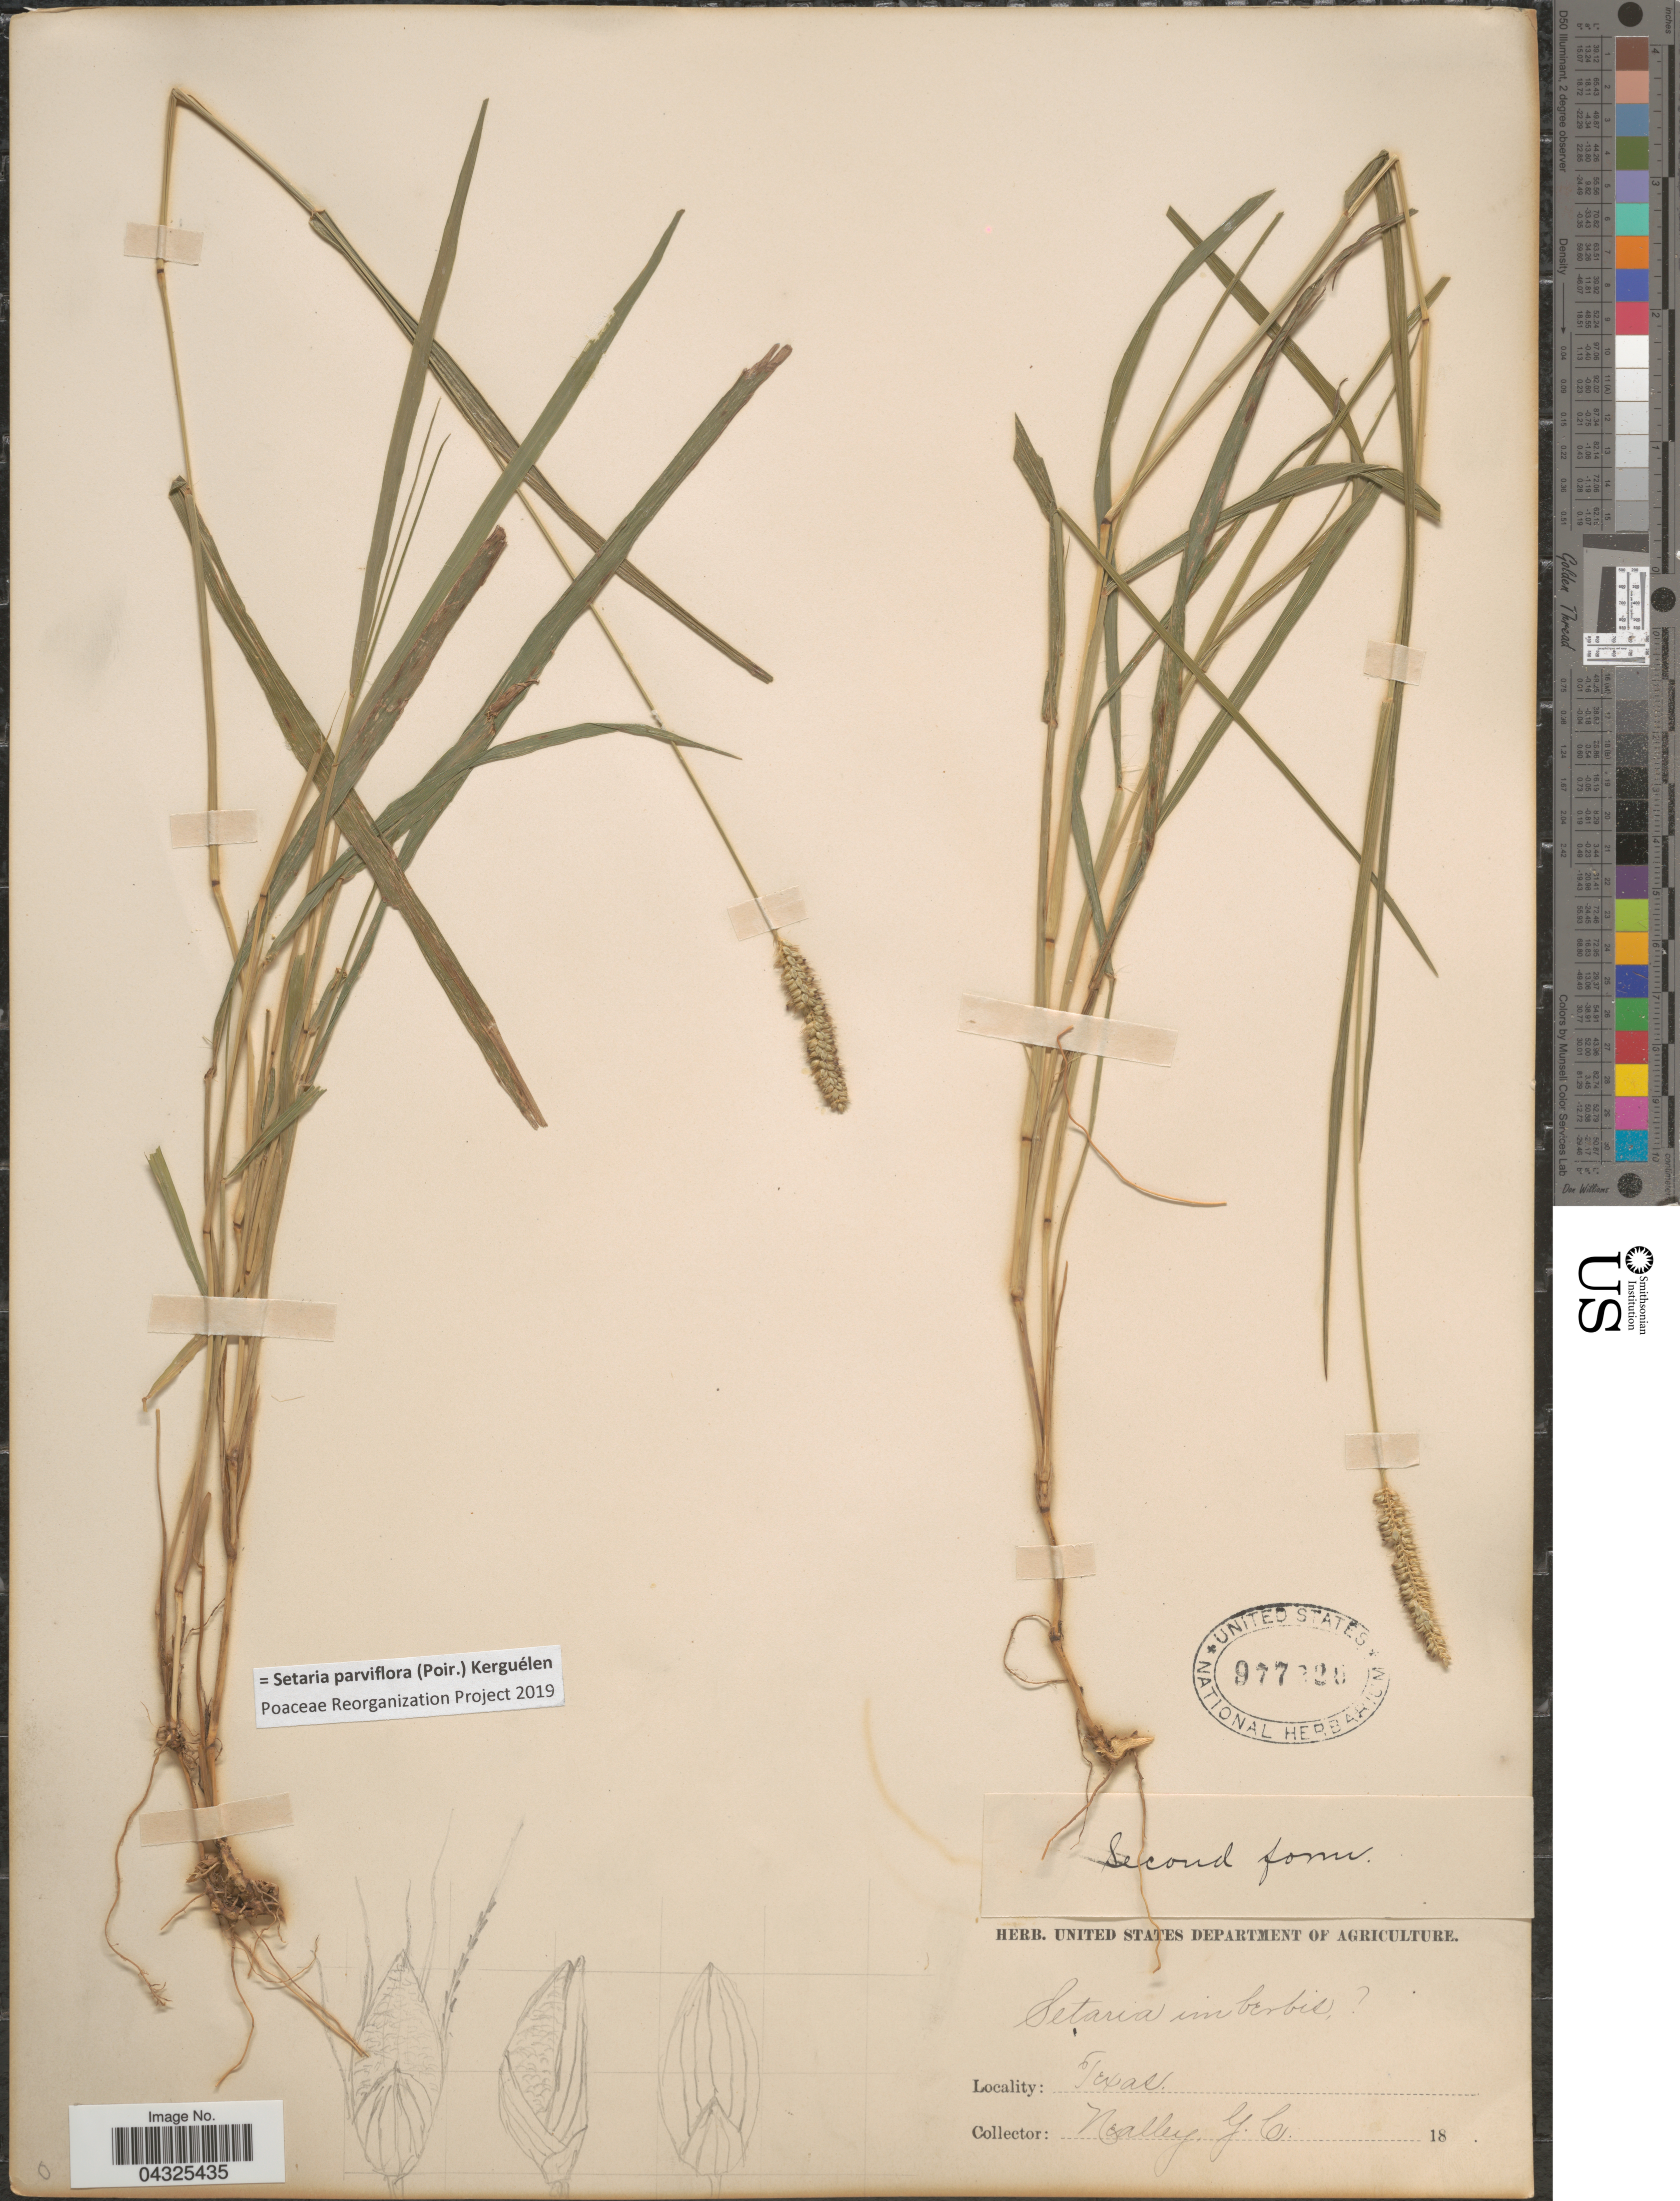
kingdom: Plantae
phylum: Tracheophyta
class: Liliopsida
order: Poales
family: Poaceae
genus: Setaria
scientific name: Setaria parviflora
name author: (Poir.) Kerguélen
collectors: G. C. Nealley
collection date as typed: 18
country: United States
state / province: Texas